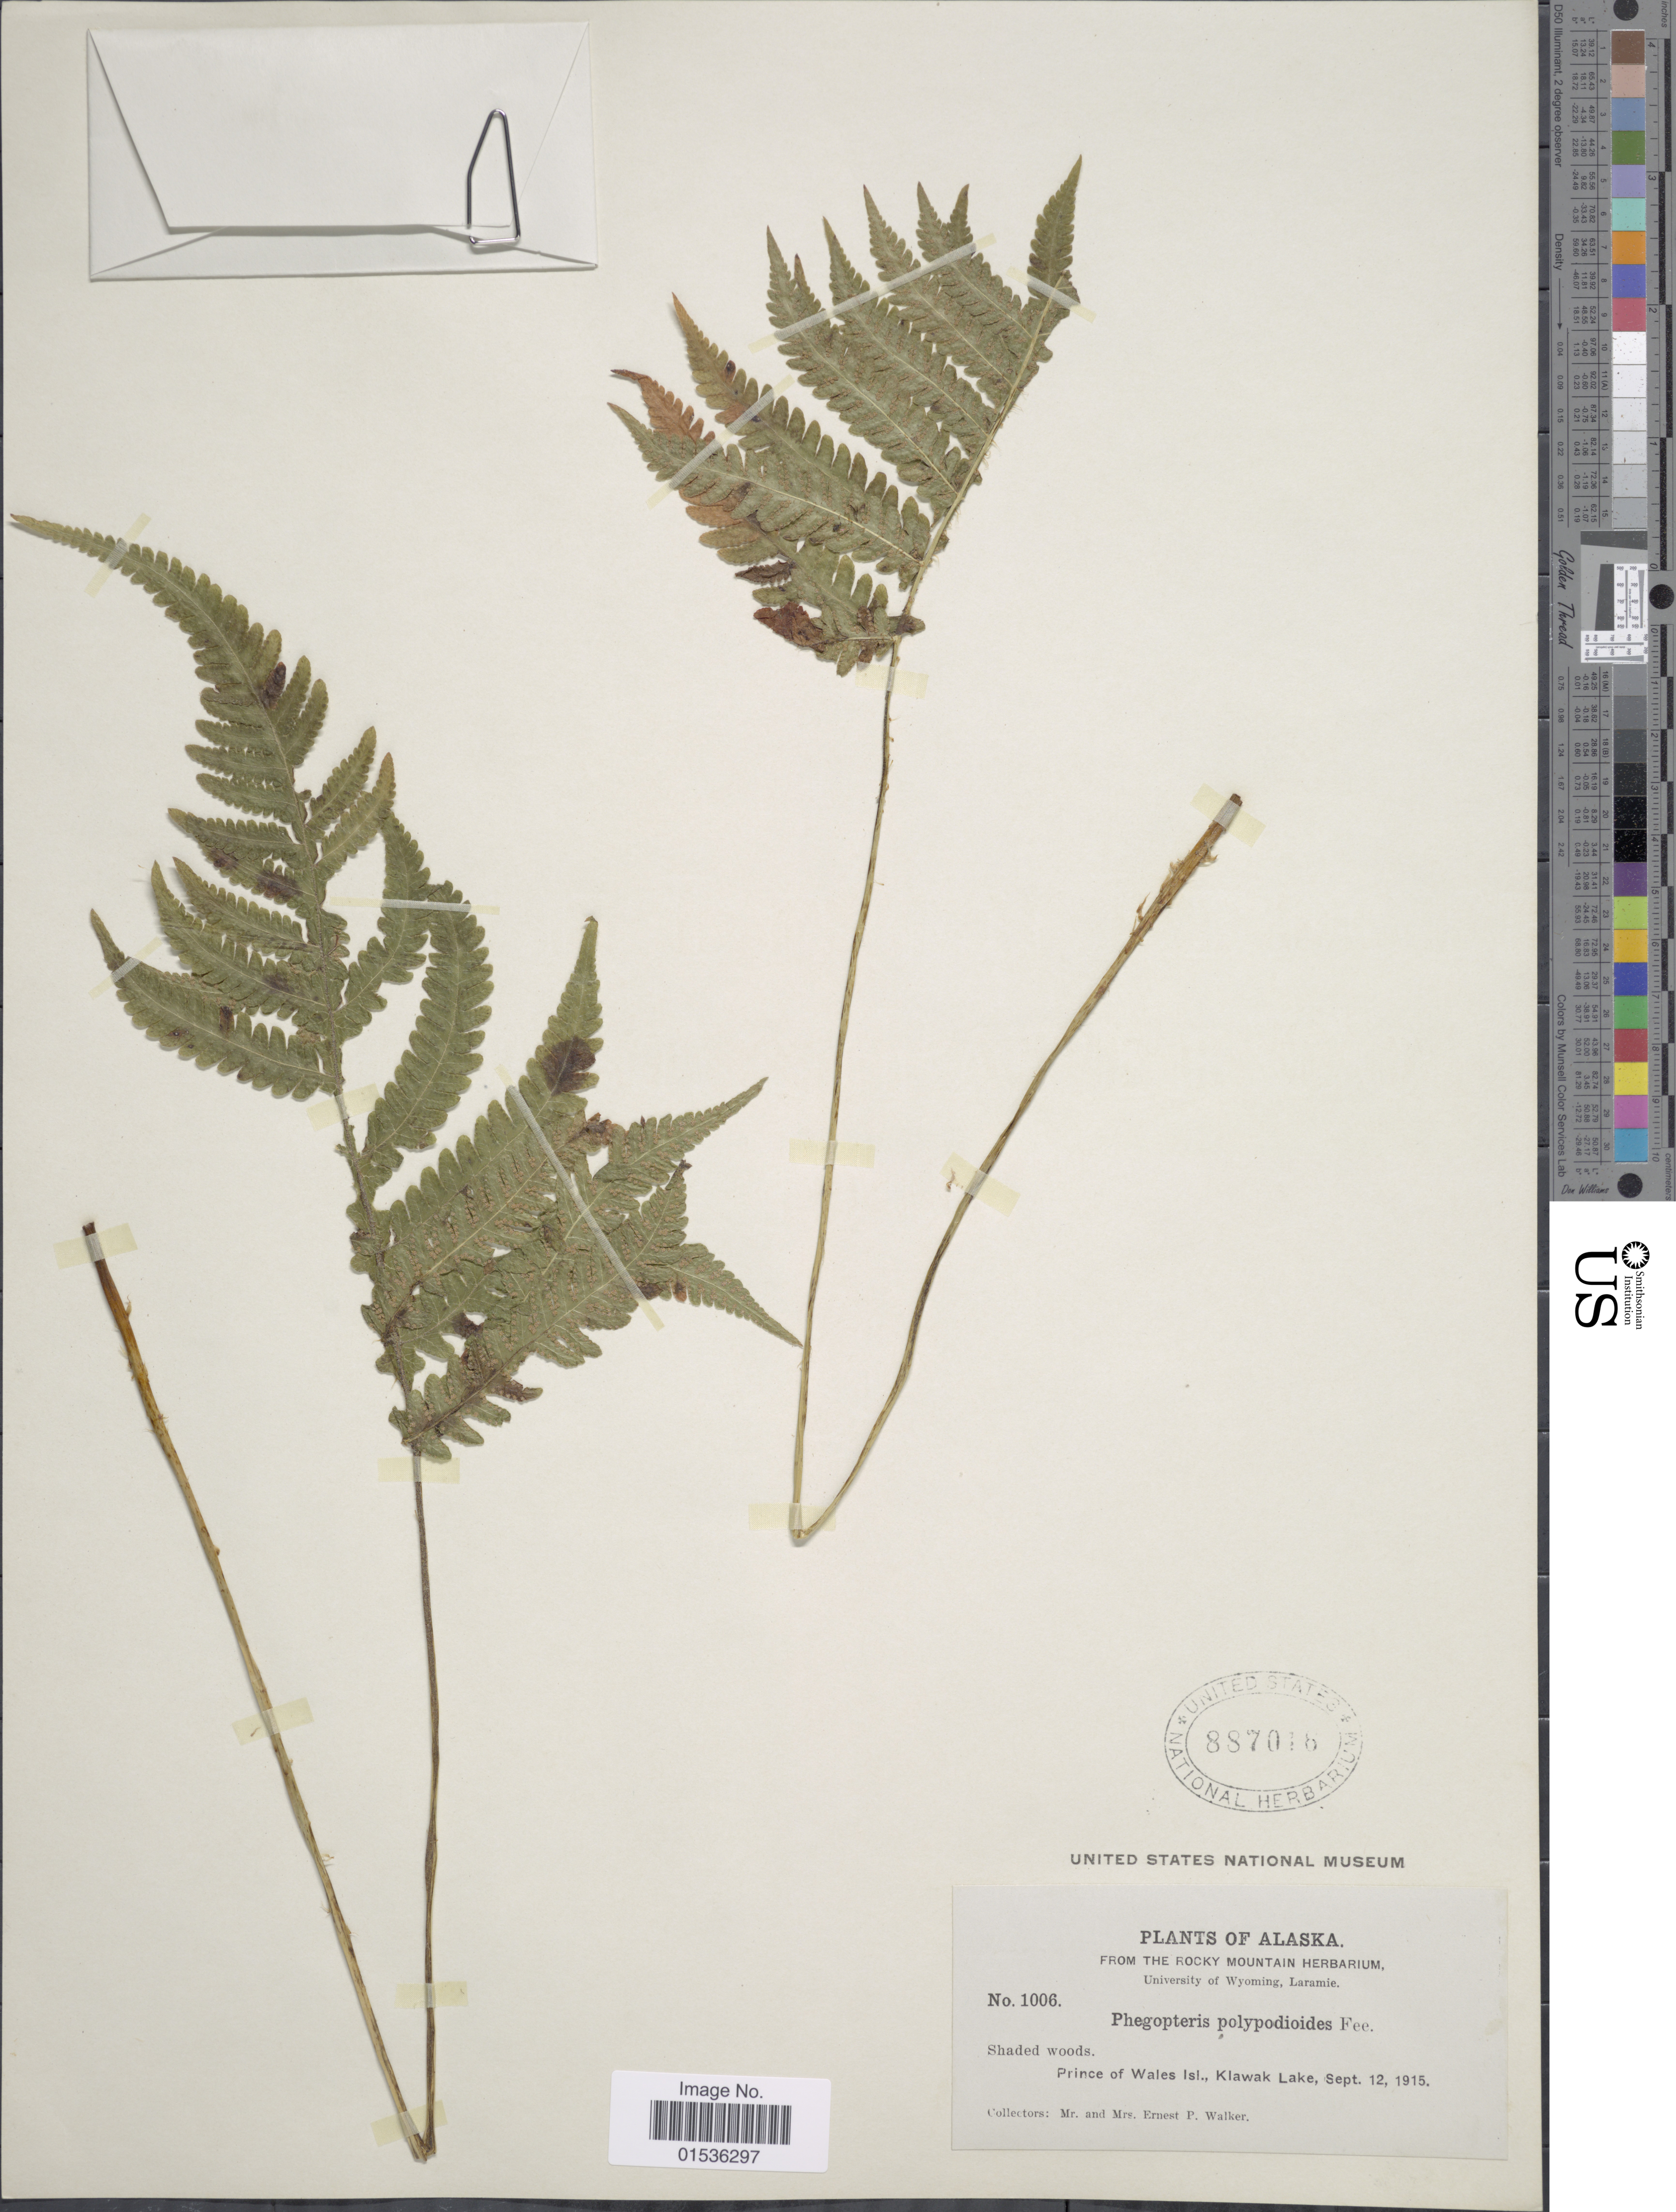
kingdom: Plantae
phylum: Tracheophyta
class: Polypodiopsida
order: Polypodiales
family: Thelypteridaceae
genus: Phegopteris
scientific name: Phegopteris connectilis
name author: (Michx.) Watt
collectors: E. P. Walker & E. Walker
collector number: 1006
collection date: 1915-09-12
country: United States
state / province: Alaska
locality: Prince of Wales Isl., Kawak Lake.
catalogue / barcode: US 887018